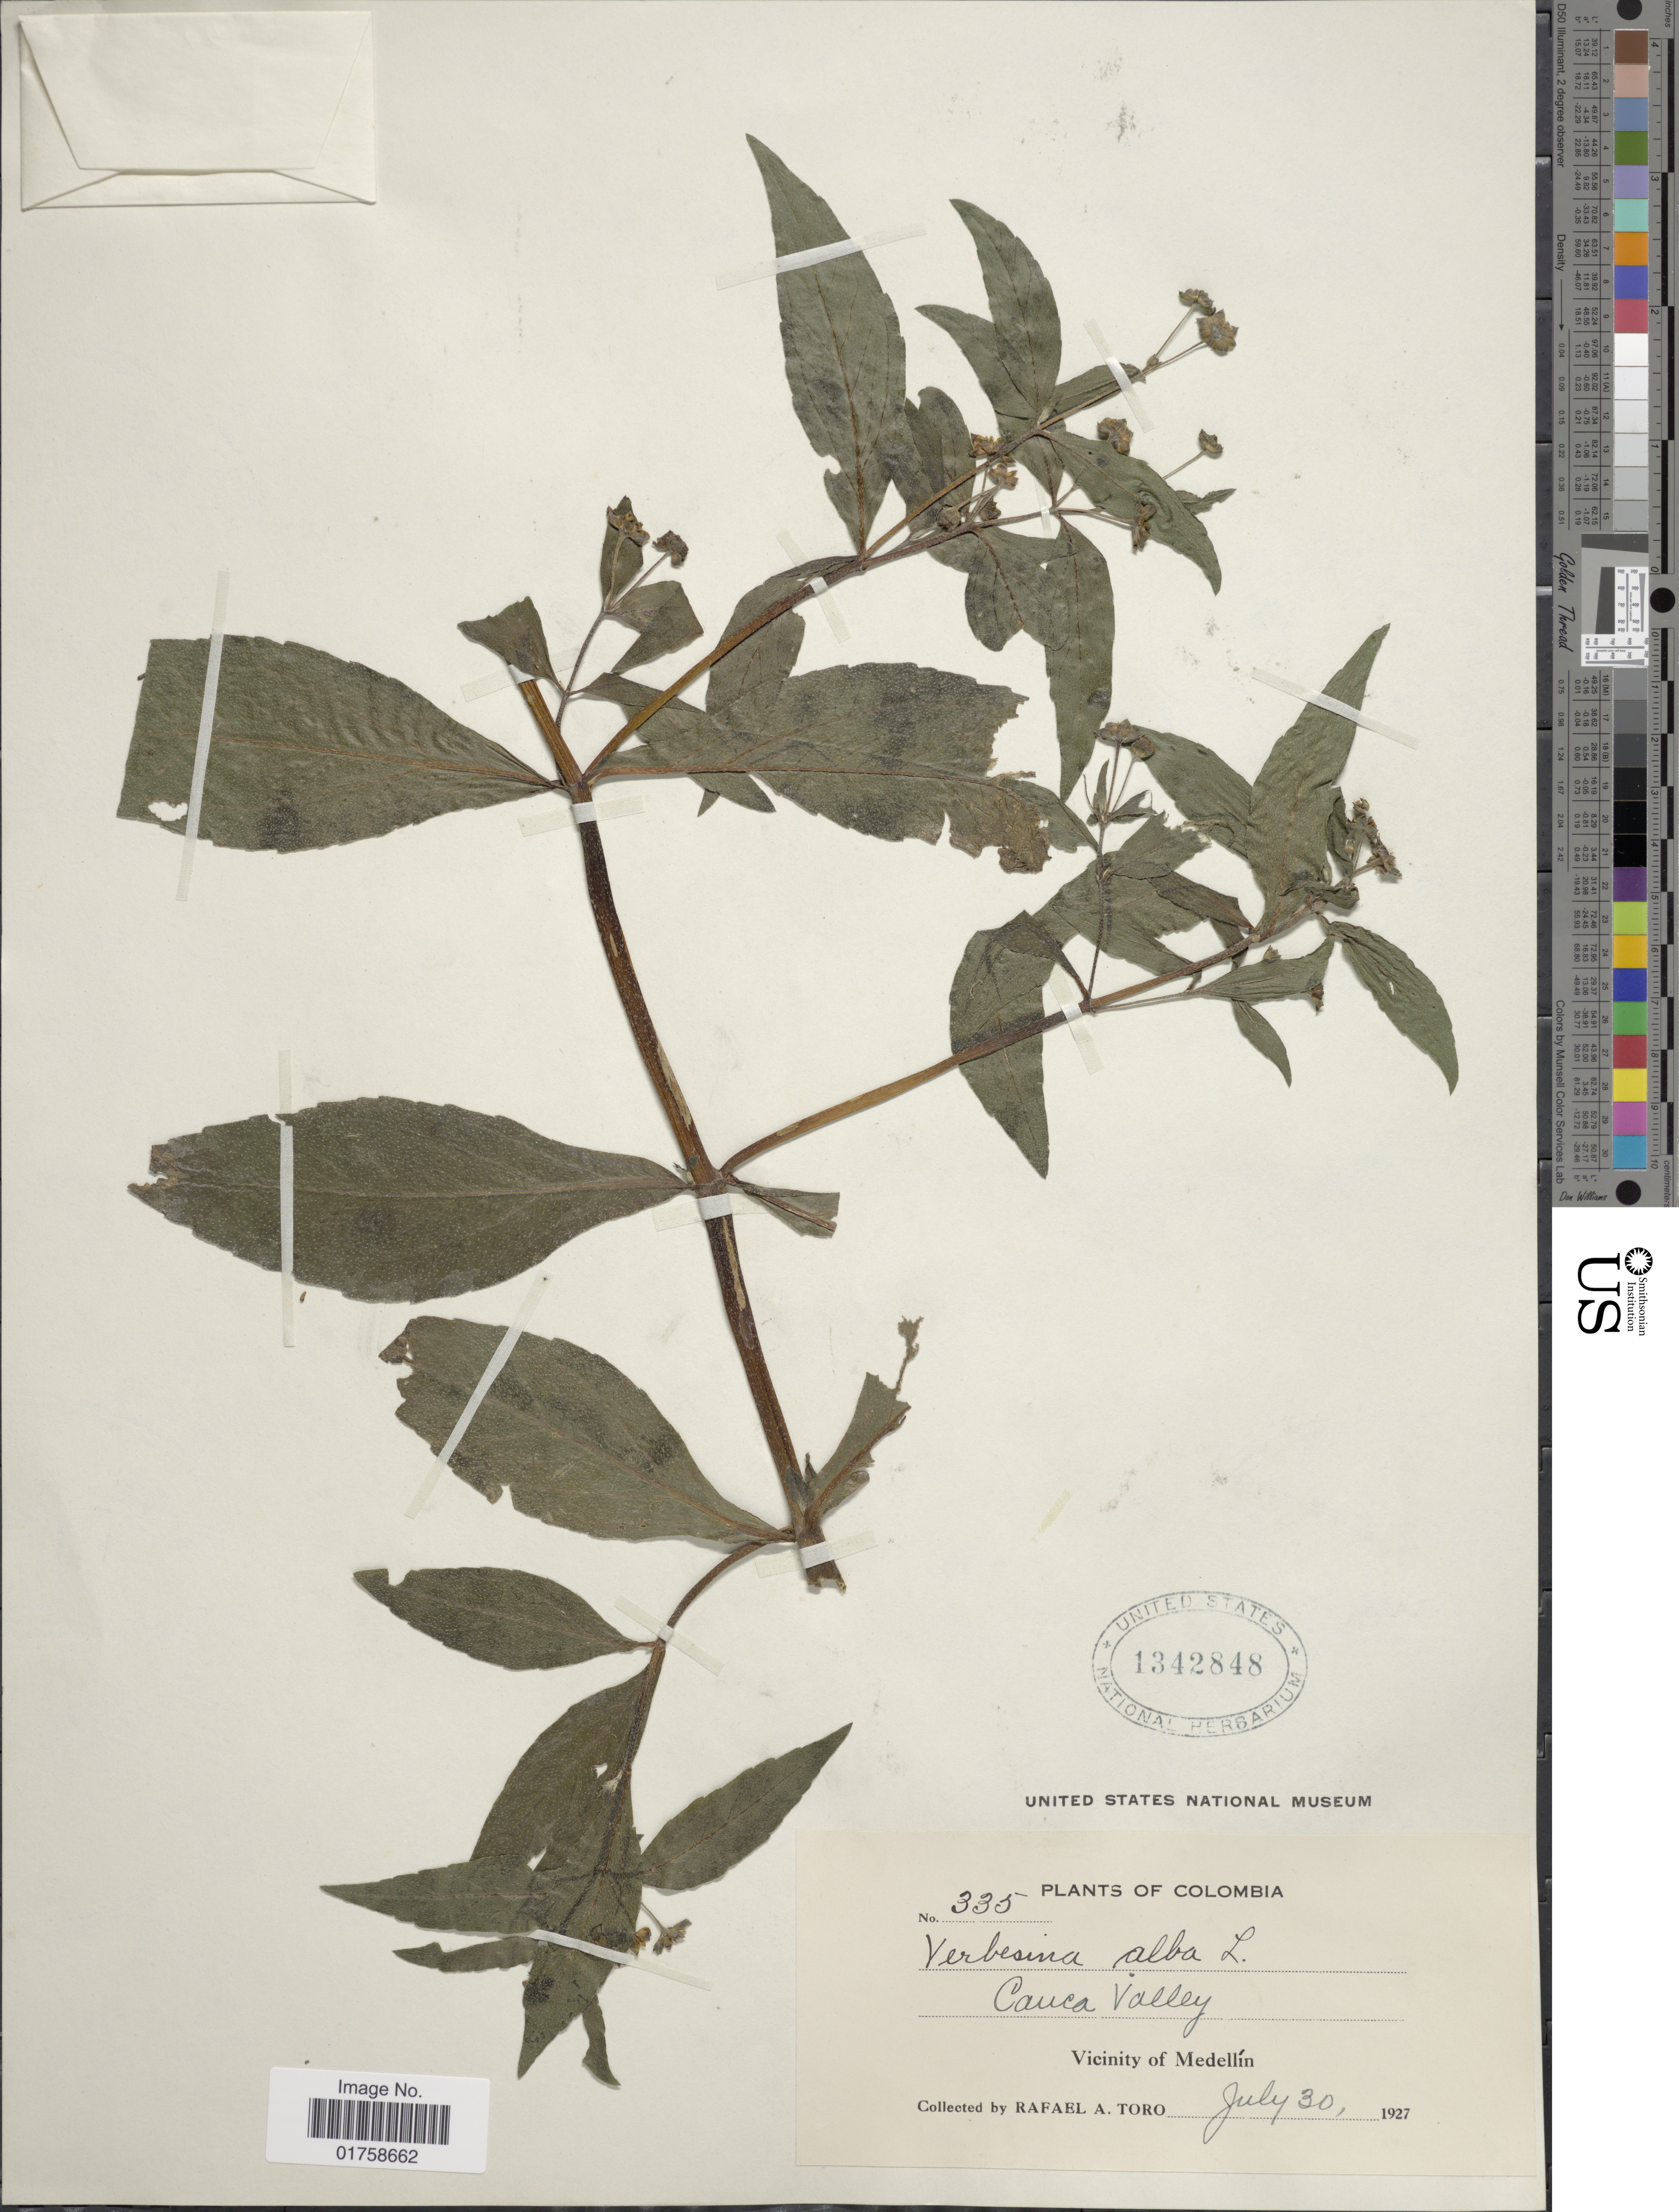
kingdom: Plantae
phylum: Tracheophyta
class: Magnoliopsida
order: Asterales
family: Asteraceae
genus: Eclipta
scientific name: Eclipta alba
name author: (L.) Hassk.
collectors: R. A. Toro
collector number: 335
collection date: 1927-07-30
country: Colombia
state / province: Cauca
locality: Colombia, Cauca Valley. Vicinity of Medellin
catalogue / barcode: US 1342848